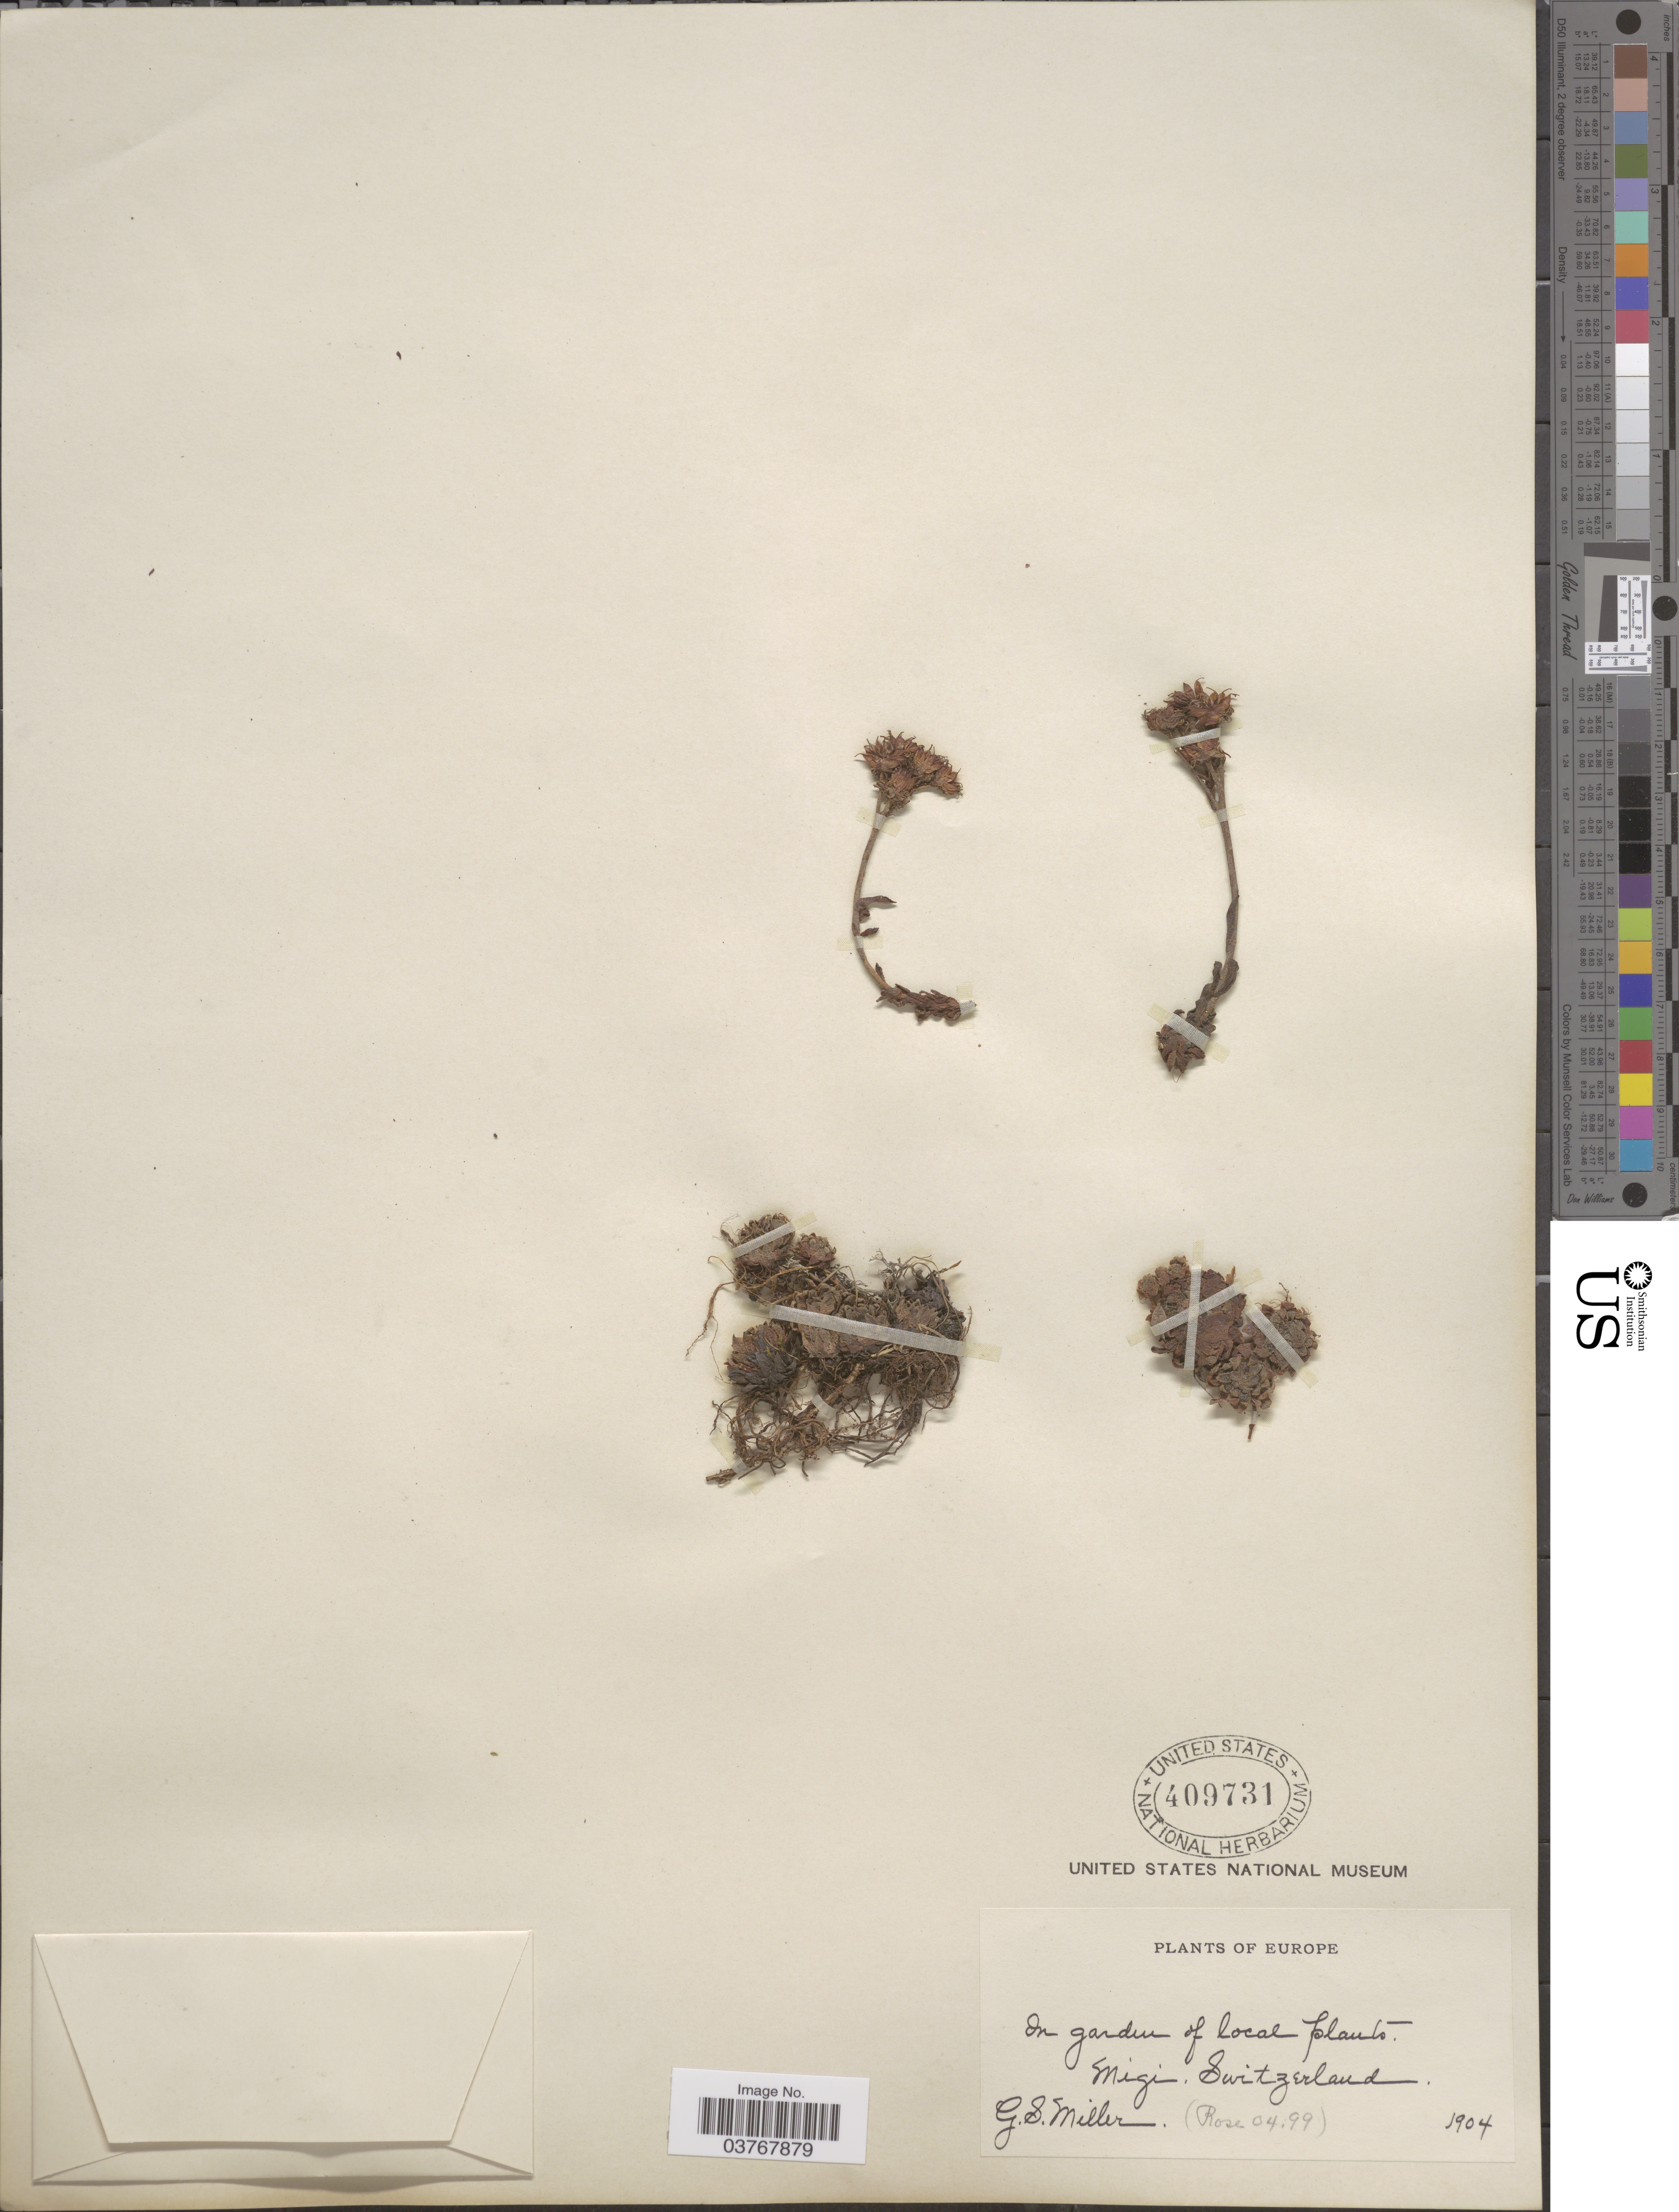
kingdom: Plantae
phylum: Tracheophyta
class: Magnoliopsida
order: Saxifragales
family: Crassulaceae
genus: Sedum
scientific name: Sedum sp.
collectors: G. S. Miller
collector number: (Rose 04,99)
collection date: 1904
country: Switzerland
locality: Migi.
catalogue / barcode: US 409731